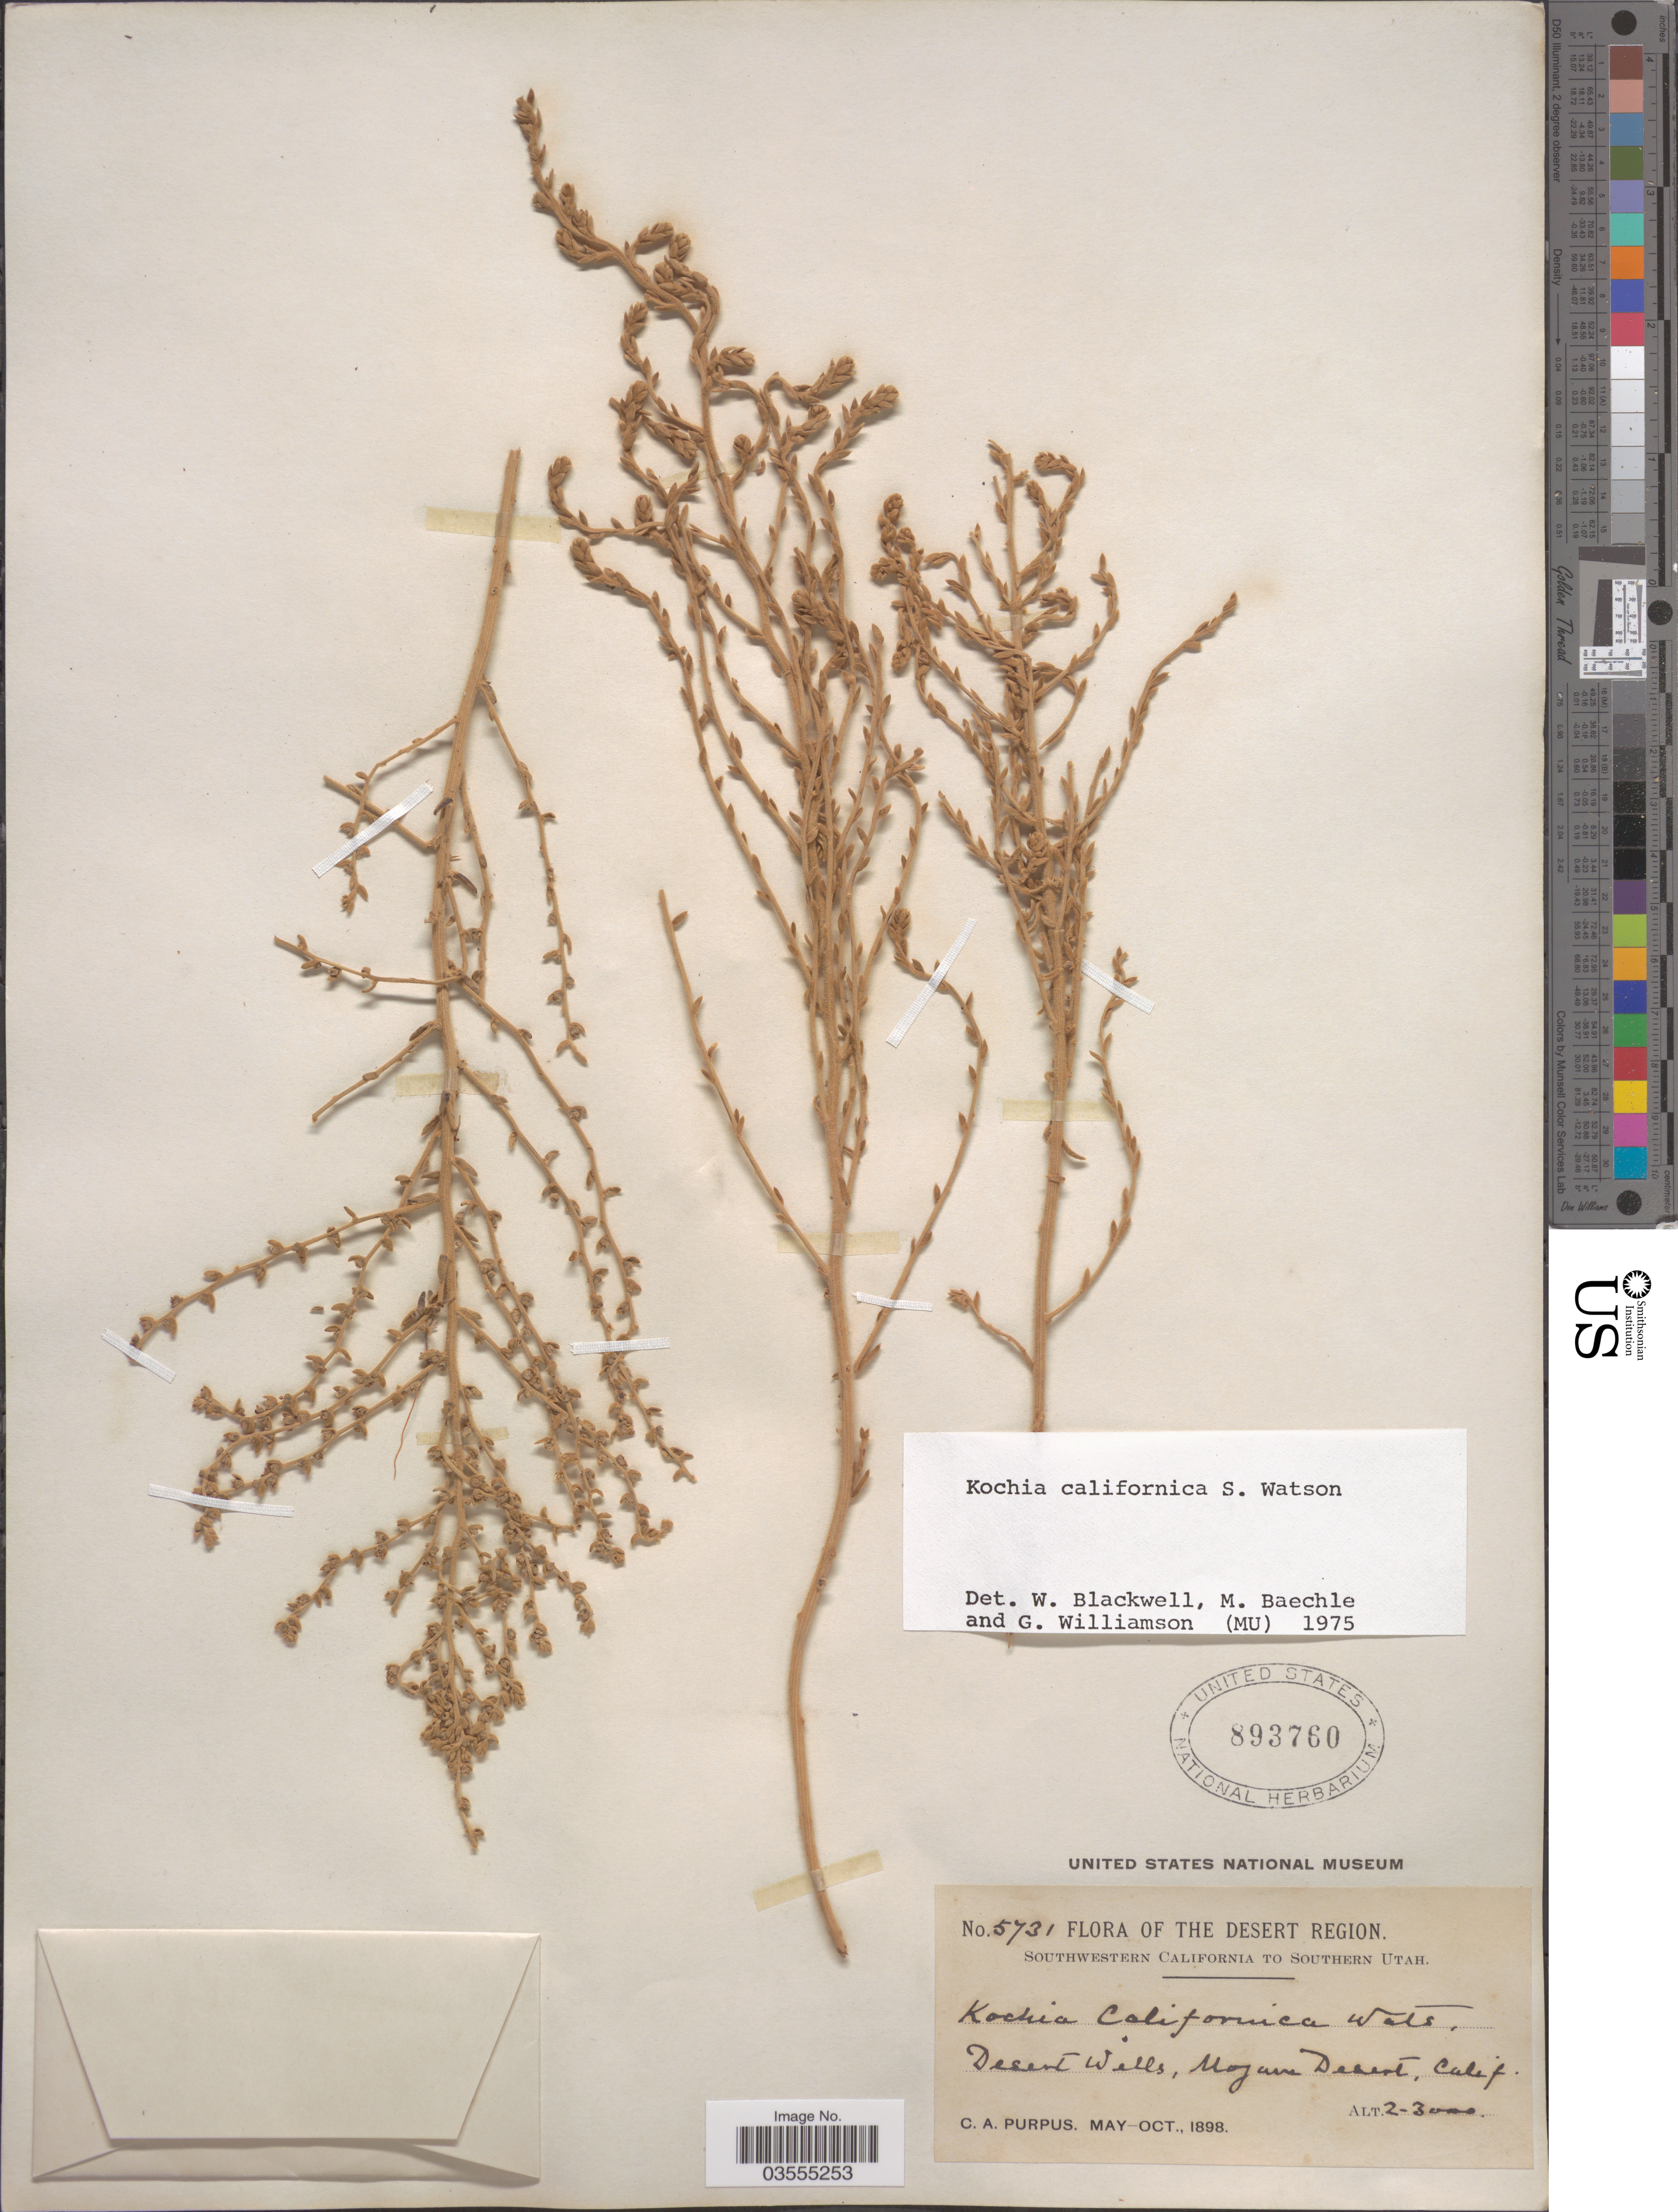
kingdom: Plantae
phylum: Tracheophyta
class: Magnoliopsida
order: Caryophyllales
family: Amaranthaceae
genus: Neokochia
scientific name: Neokochia californica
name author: (S. Watson) G.L. Chu & S.C. Sand.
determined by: U.S. National Herbarium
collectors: C. A. Purpus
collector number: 5731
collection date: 1898-05/1898-10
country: United States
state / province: California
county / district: San Bernardino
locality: Desert Region. Southwestern California. Desert Wells, Mojave Desert.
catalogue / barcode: US 893760